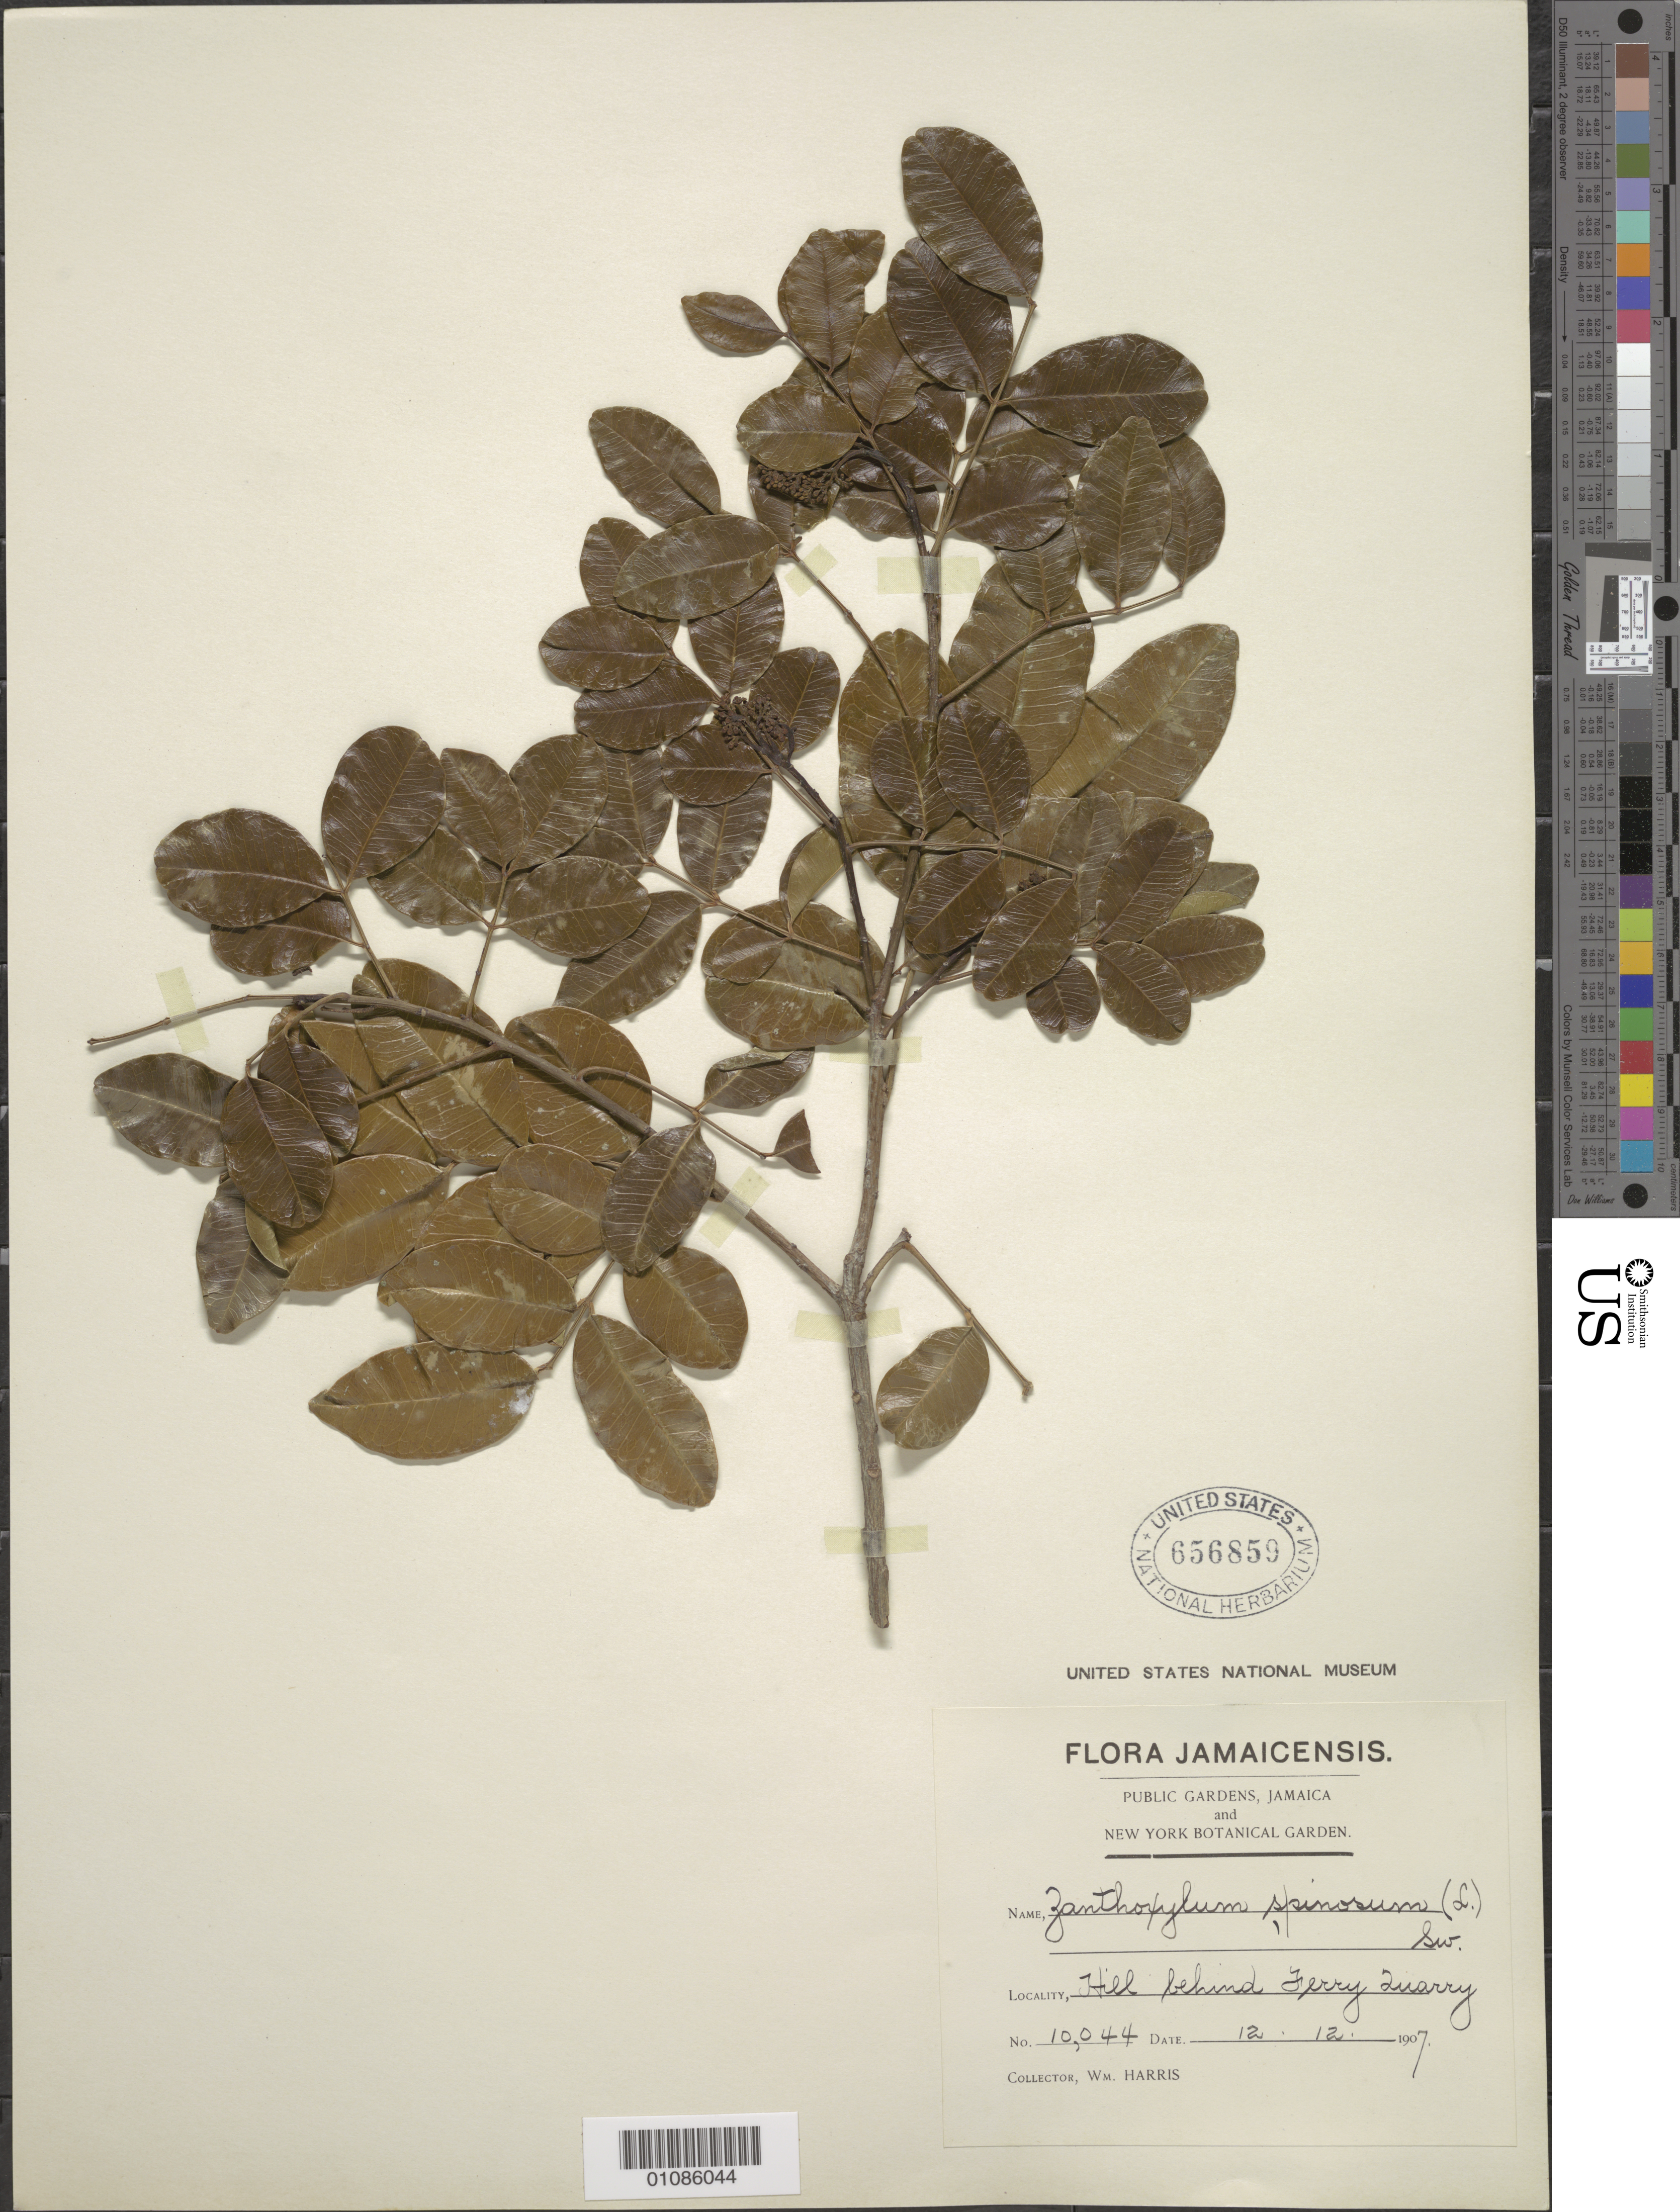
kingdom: Plantae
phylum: Tracheophyta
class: Magnoliopsida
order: Sapindales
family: Rutaceae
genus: Zanthoxylum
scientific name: Zanthoxylum spinosum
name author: (L.) Sw.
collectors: W. Harris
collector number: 10044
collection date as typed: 12 Dec 1907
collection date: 1907-12-12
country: Jamaica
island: Jamaica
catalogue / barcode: US 656859